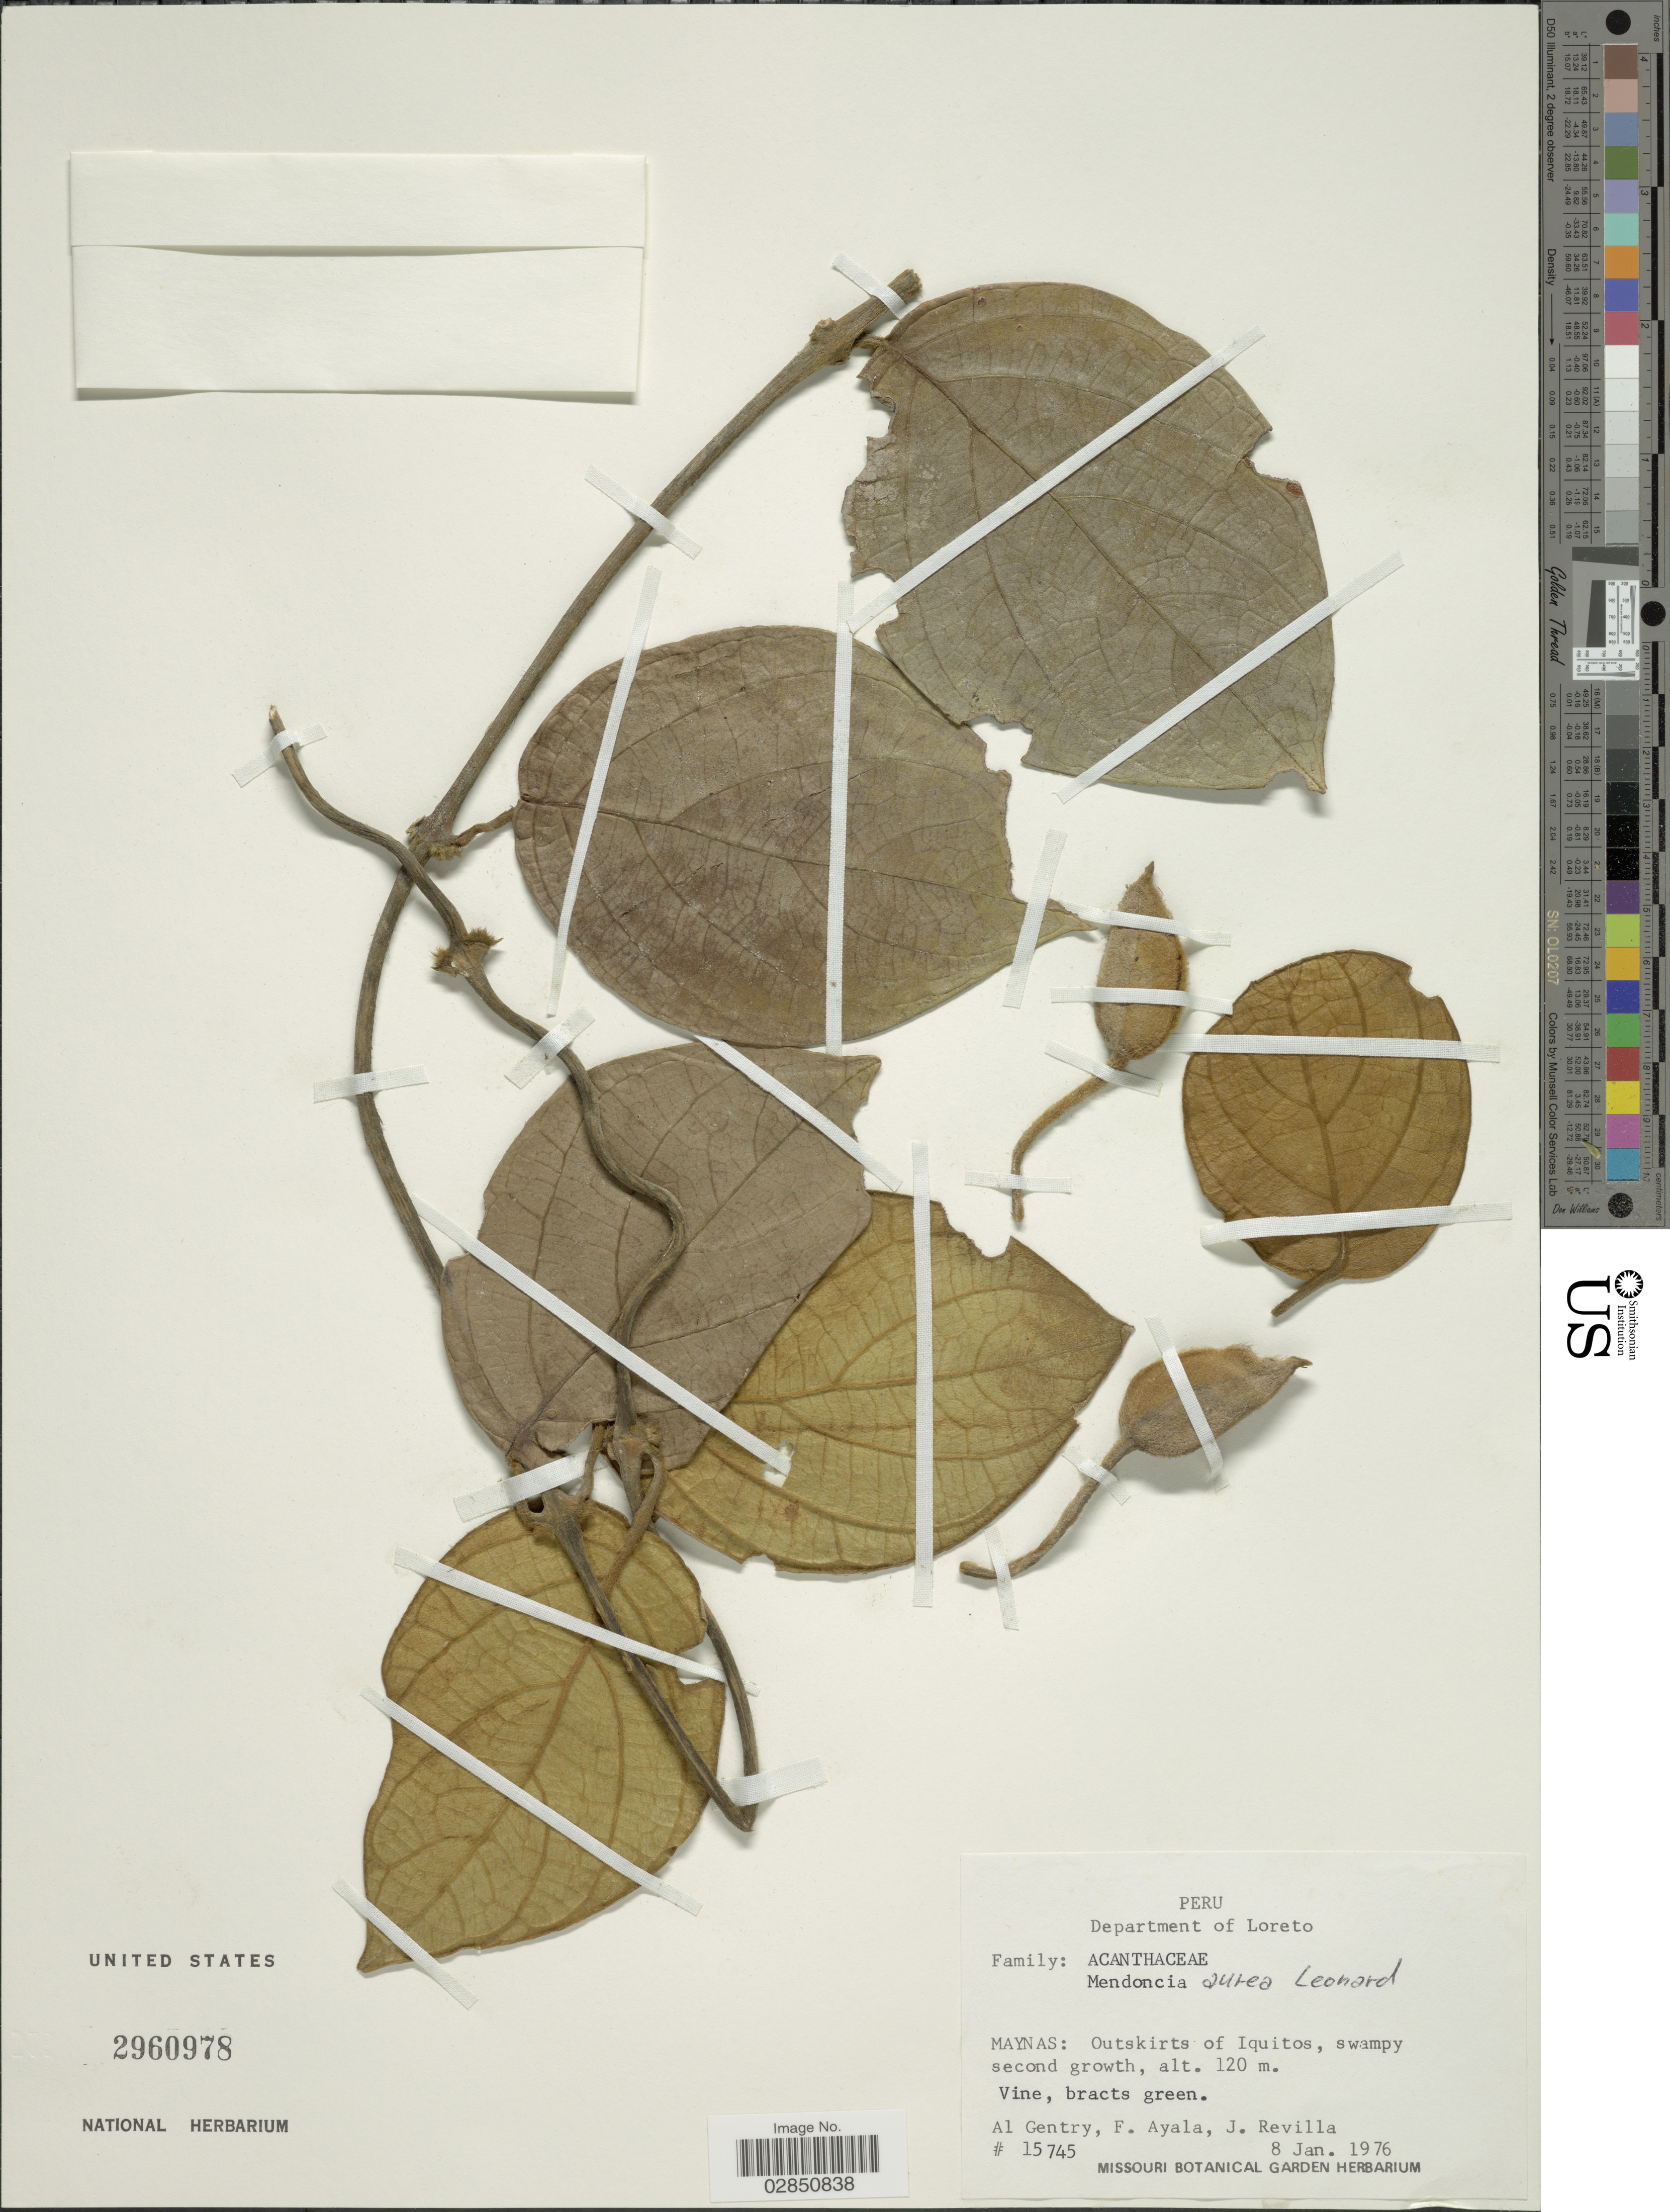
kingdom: Plantae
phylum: Tracheophyta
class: Magnoliopsida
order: Lamiales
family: Acanthaceae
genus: Mendoncia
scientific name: Mendoncia aurea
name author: Leonard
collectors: A. H. Gentry, F. Ayala & J. Revilla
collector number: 15745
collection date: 1976-01-08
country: Peru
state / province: Loreto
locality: Department of Loreto. Maynas: Outskirts of Iquitos.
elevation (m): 120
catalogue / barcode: US 2960978